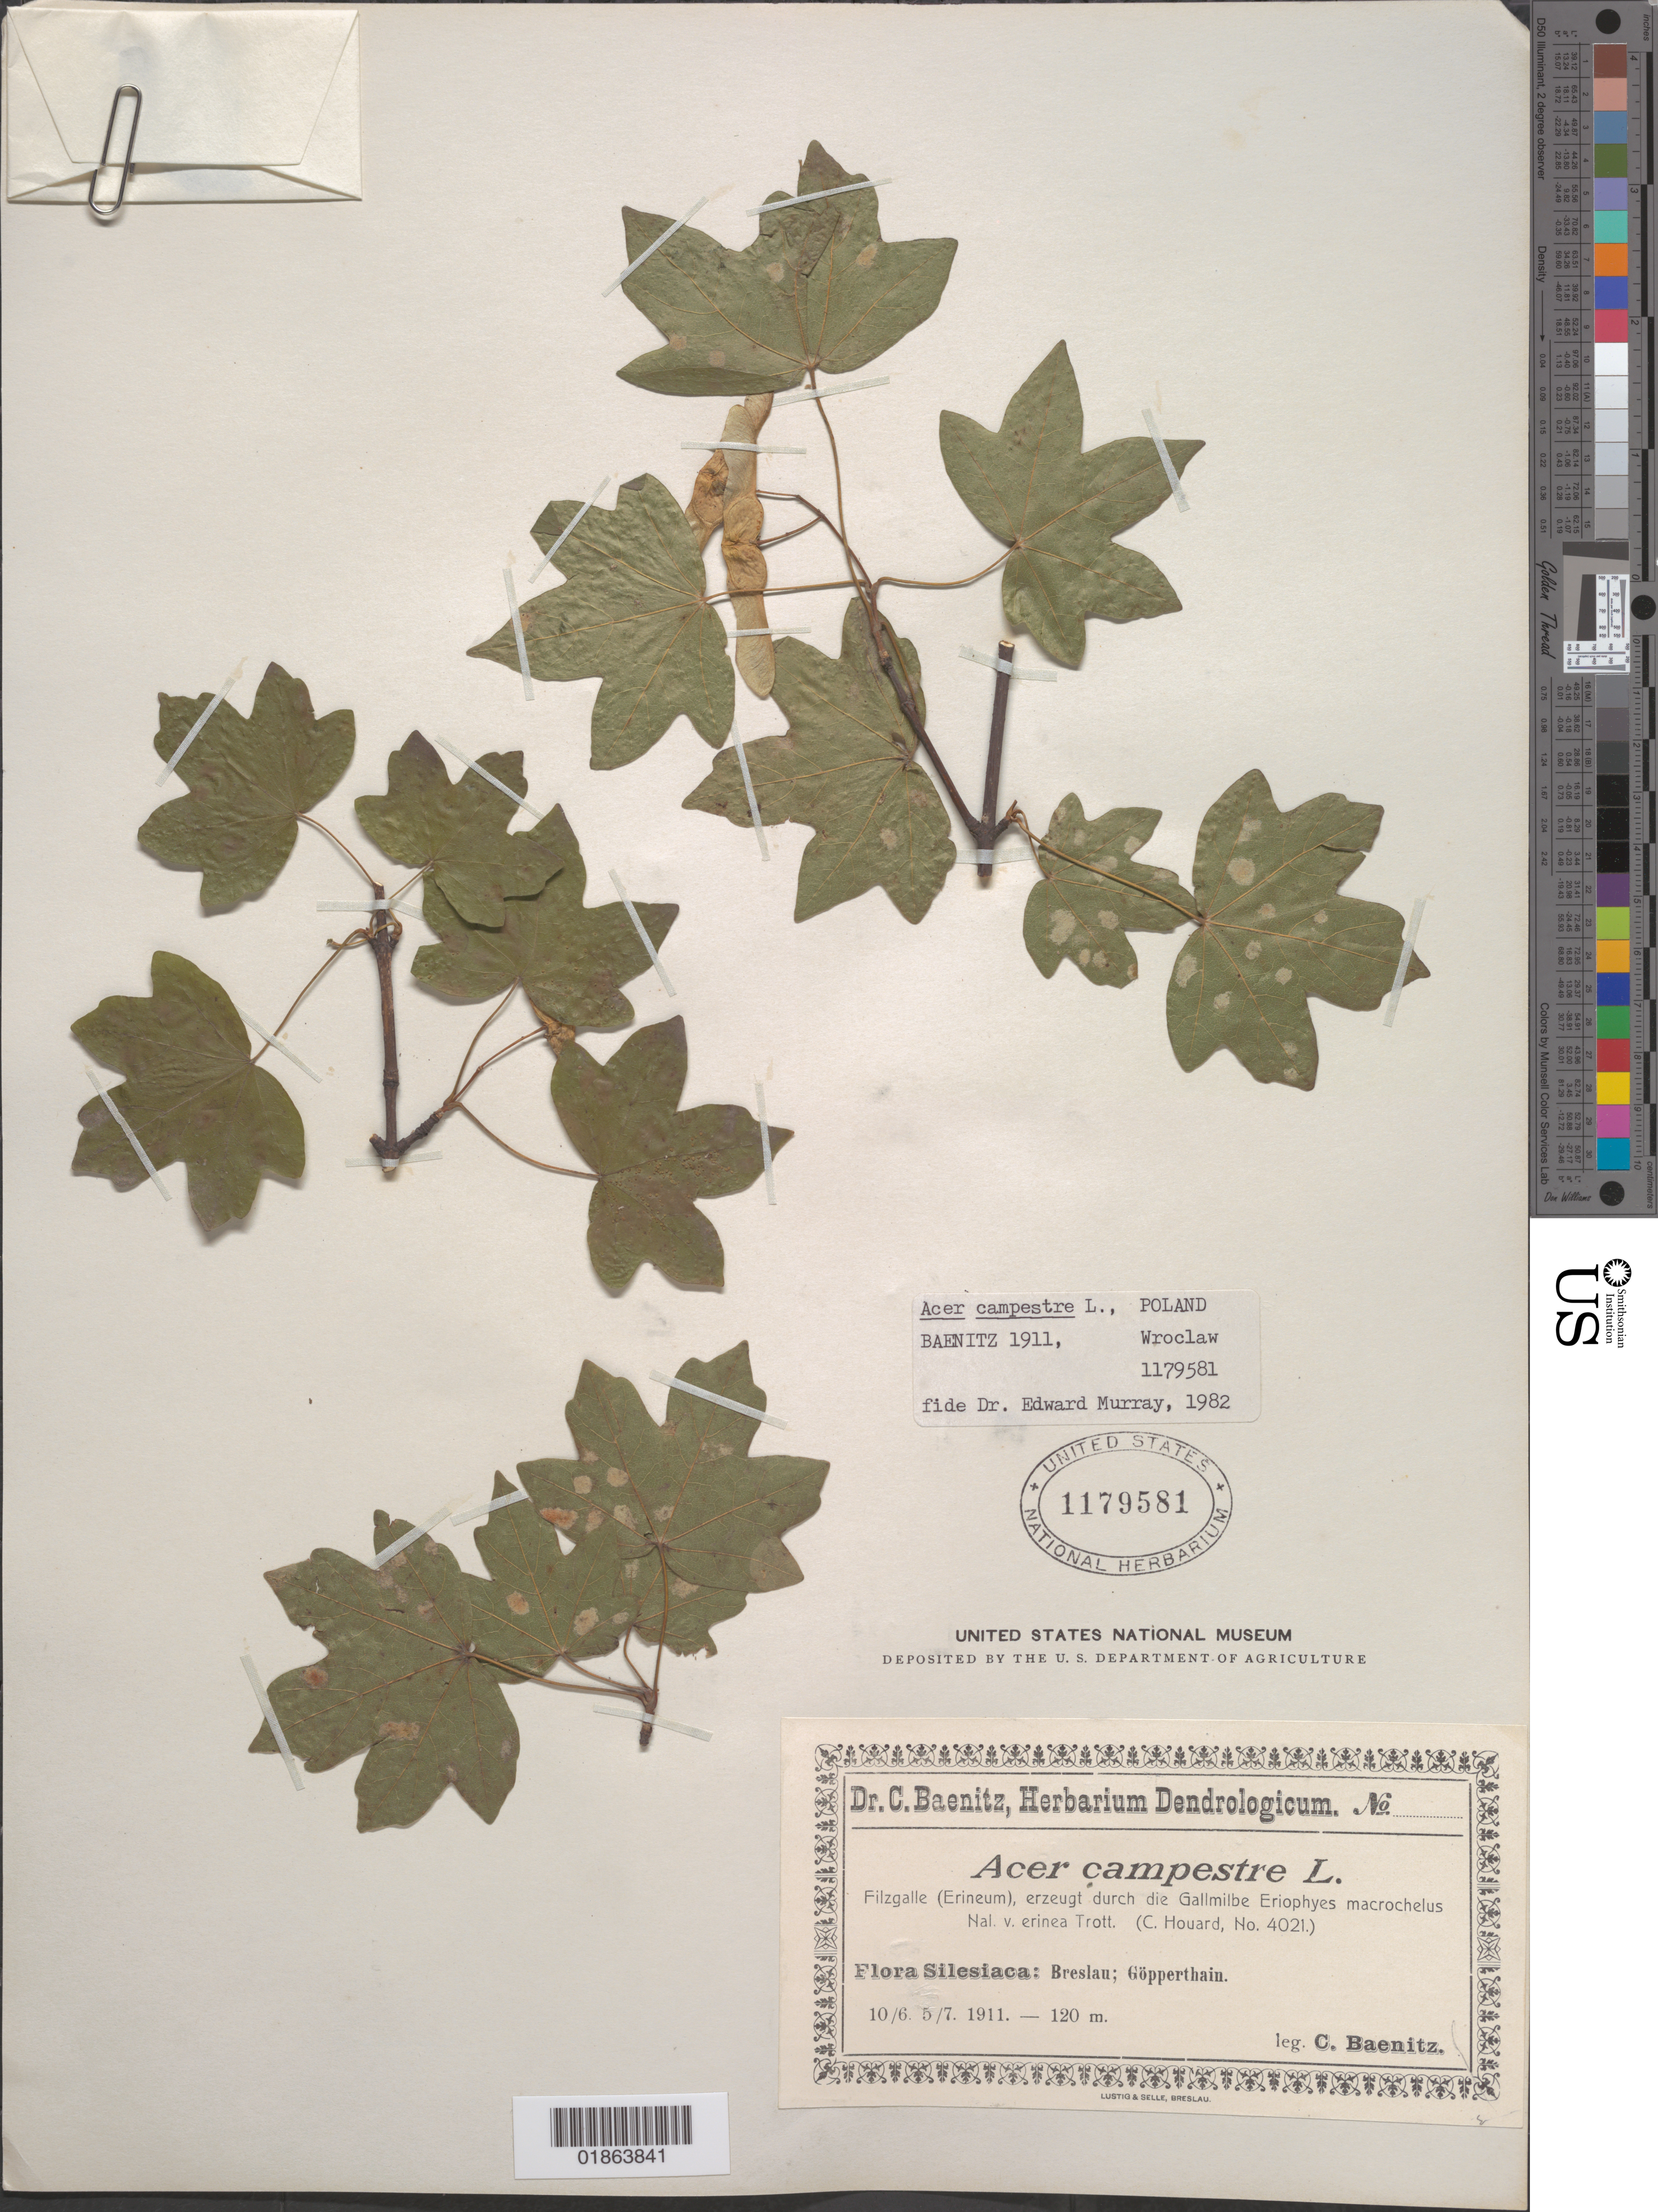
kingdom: Plantae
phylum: Tracheophyta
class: Magnoliopsida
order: Sapindales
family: Sapindaceae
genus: Acer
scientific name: Acer campestre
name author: L.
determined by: Murray, Edward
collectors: C. G. Baenitz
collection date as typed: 10/6. 5/7. 1911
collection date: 1911-06-10,1911-07-05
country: Poland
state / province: Dolnoslaskie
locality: Flora Silesiaca: Breslau; Göpperthain [Silesia: Wroclaw]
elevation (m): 120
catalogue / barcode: US 1179581